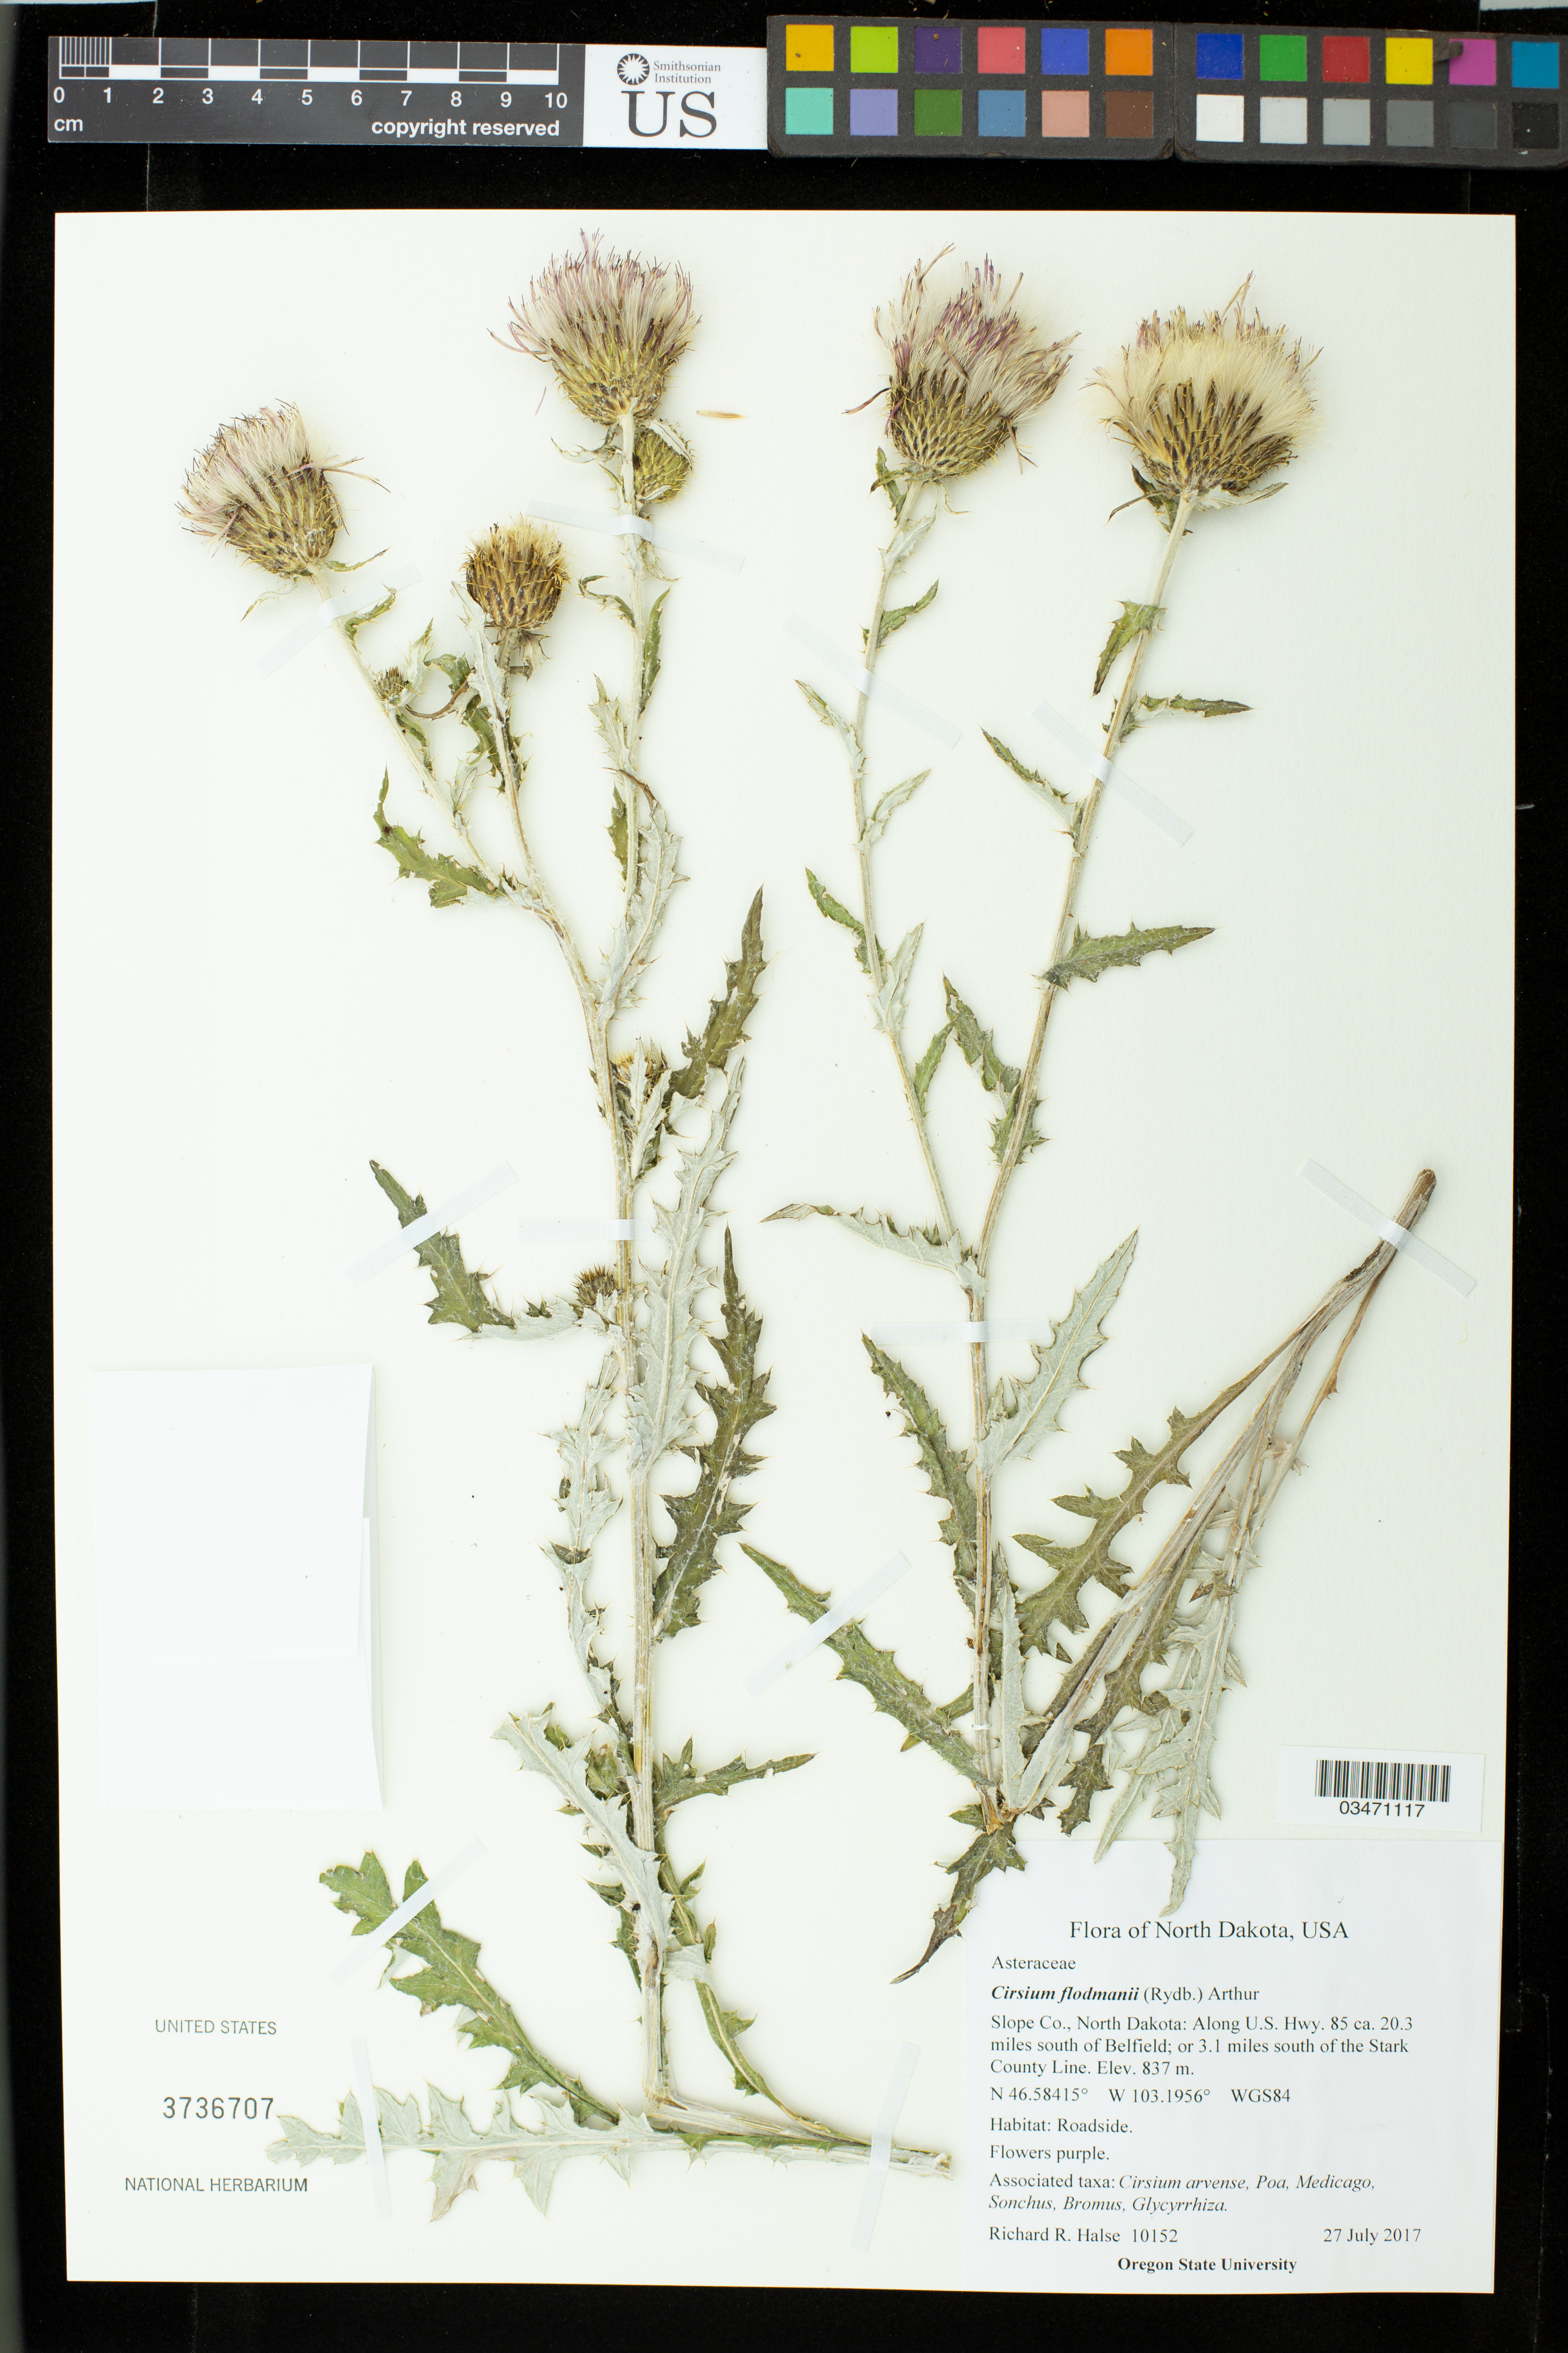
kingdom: Plantae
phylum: Tracheophyta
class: Magnoliopsida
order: Asterales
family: Asteraceae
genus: Cirsium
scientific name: Cirsium flodmanii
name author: (Rydb.) Arthur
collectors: R. Halse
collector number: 10252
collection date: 2017-07-27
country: United States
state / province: North Dakota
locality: Slope Co. Along U.S. Hwy. 85 ca. 20.3 miles south of Belfield; or 3.1 miles south of the Stark County Line.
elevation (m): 837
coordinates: N 46.58415, W 103.1956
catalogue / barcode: US 3736707